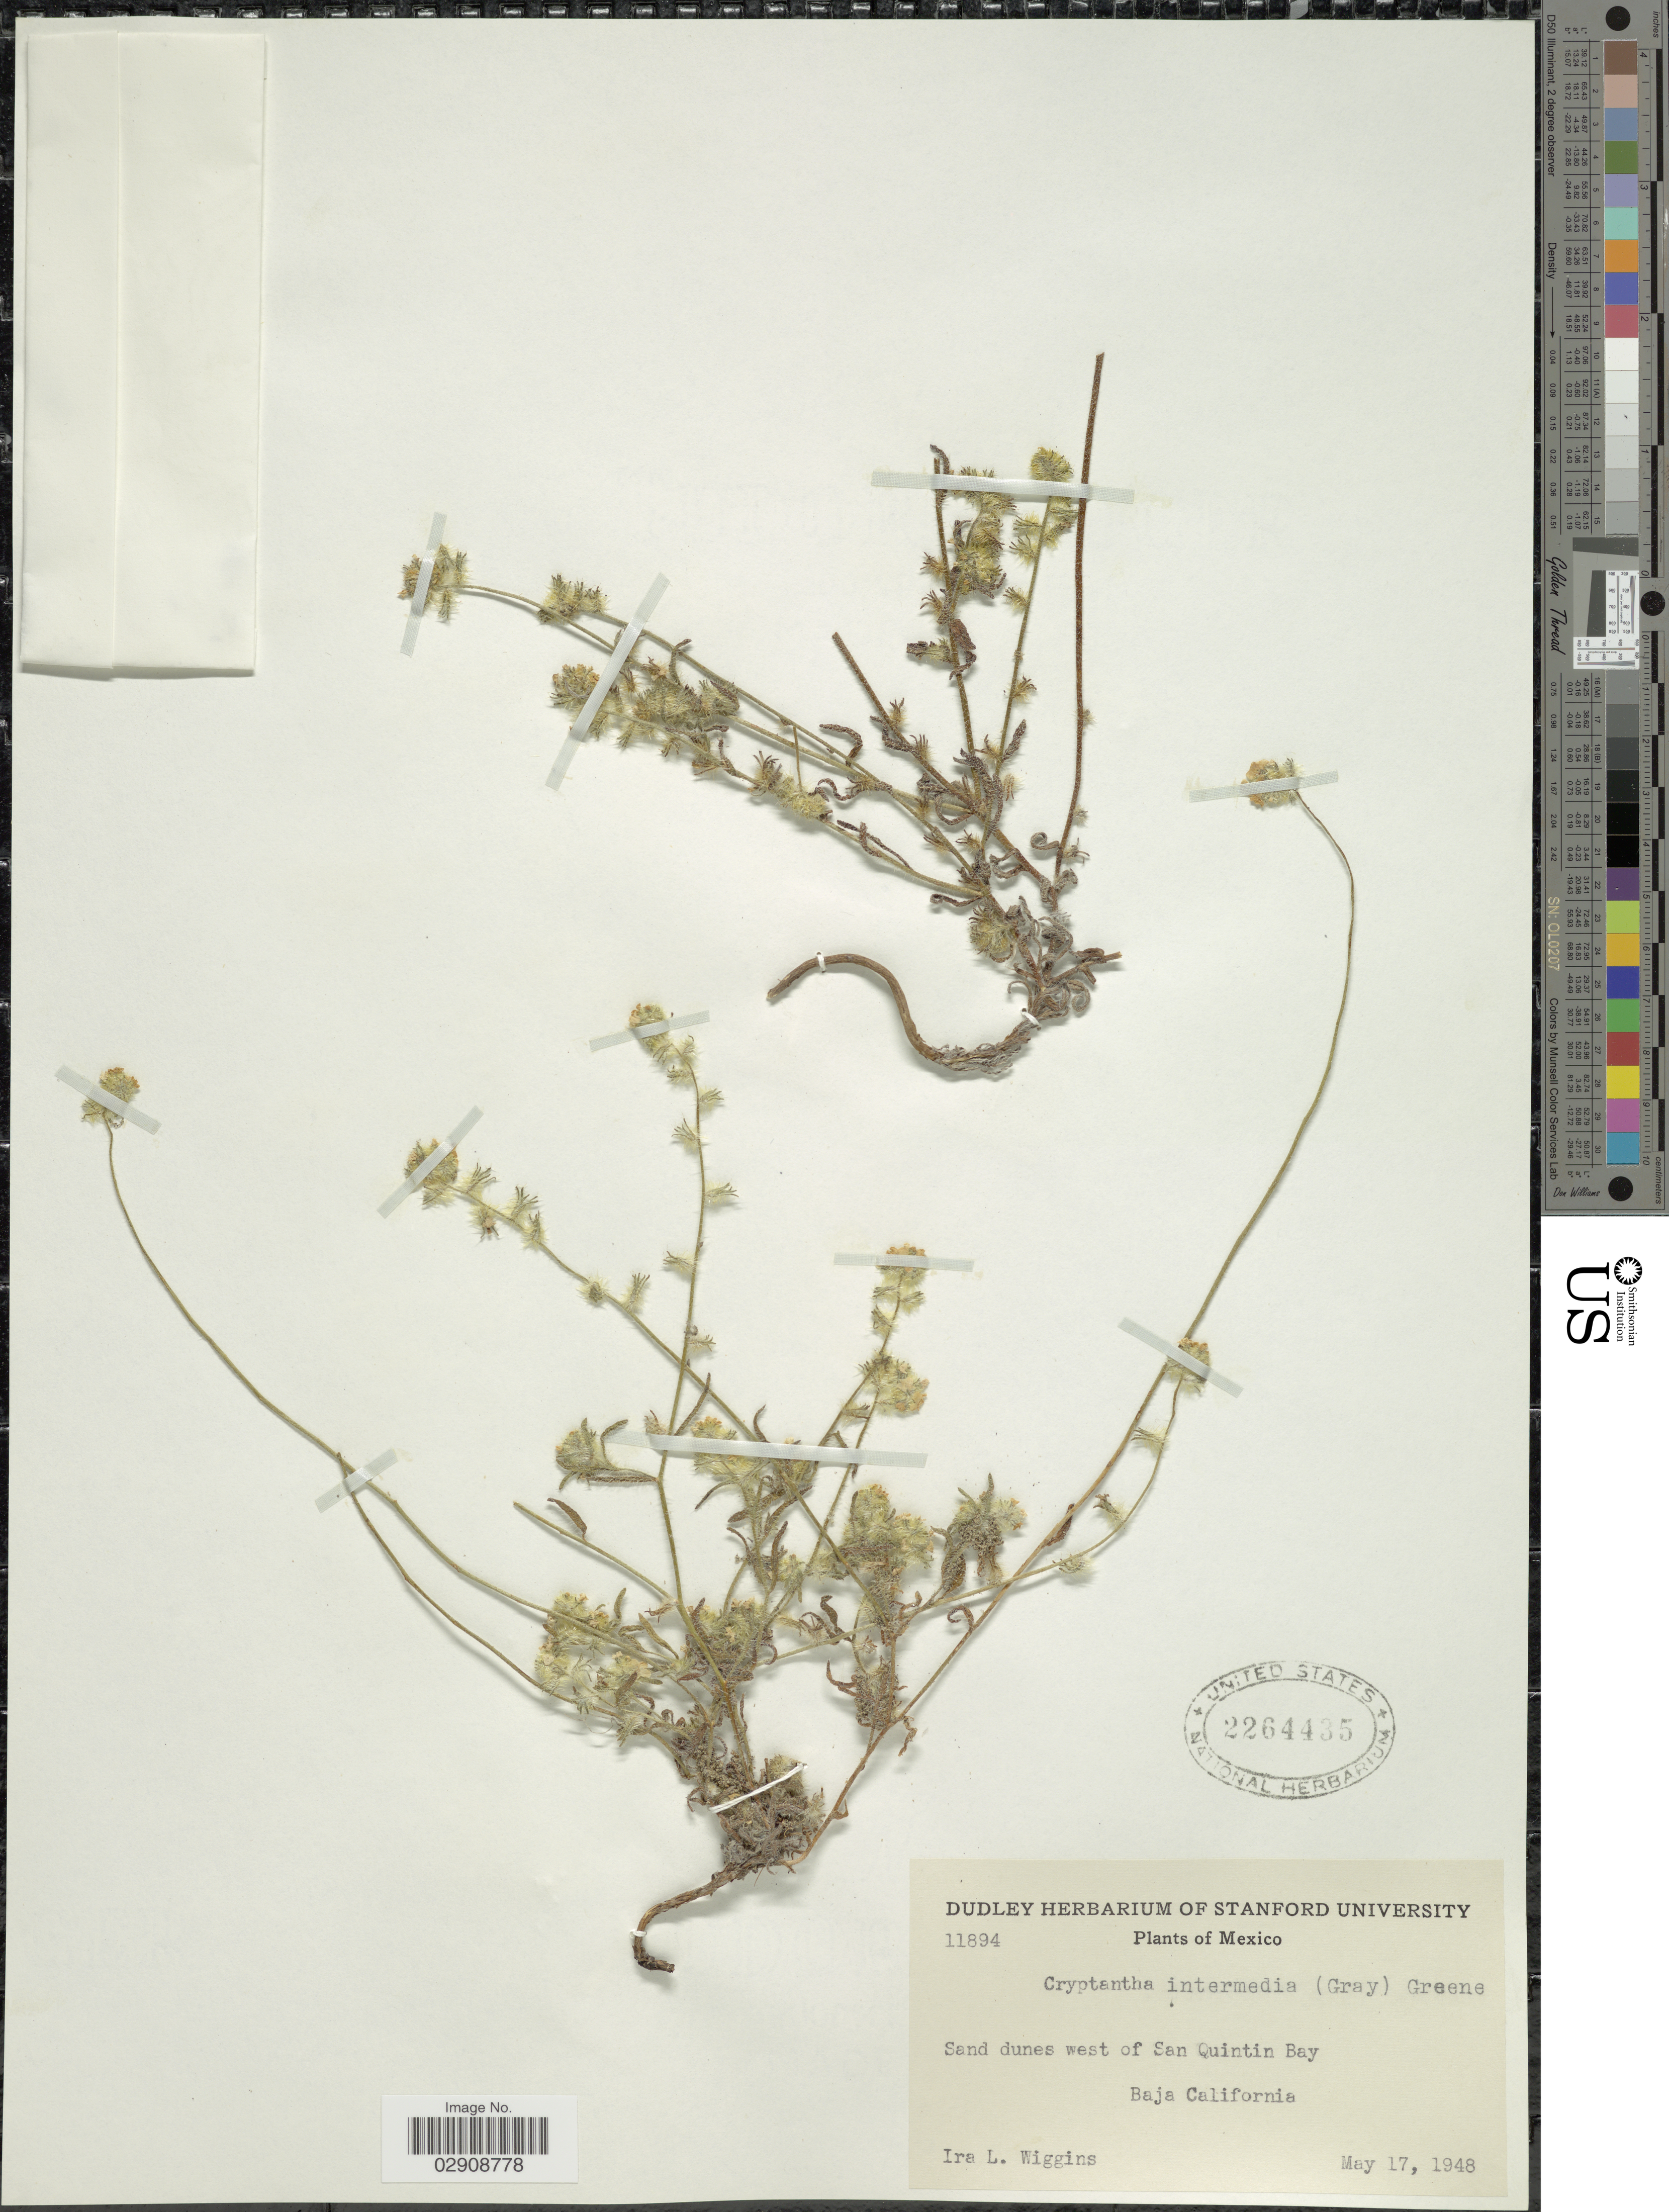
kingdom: Plantae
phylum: Tracheophyta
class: Magnoliopsida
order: Boraginales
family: Boraginaceae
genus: Cryptantha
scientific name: Cryptantha intermedia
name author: (A. Gray) Greene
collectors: I. L. Wiggins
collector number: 11894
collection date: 1948-05-17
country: Mexico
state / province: Baja California Norte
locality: Sand dunes west of San Quintin Bay.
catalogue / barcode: US 2264435